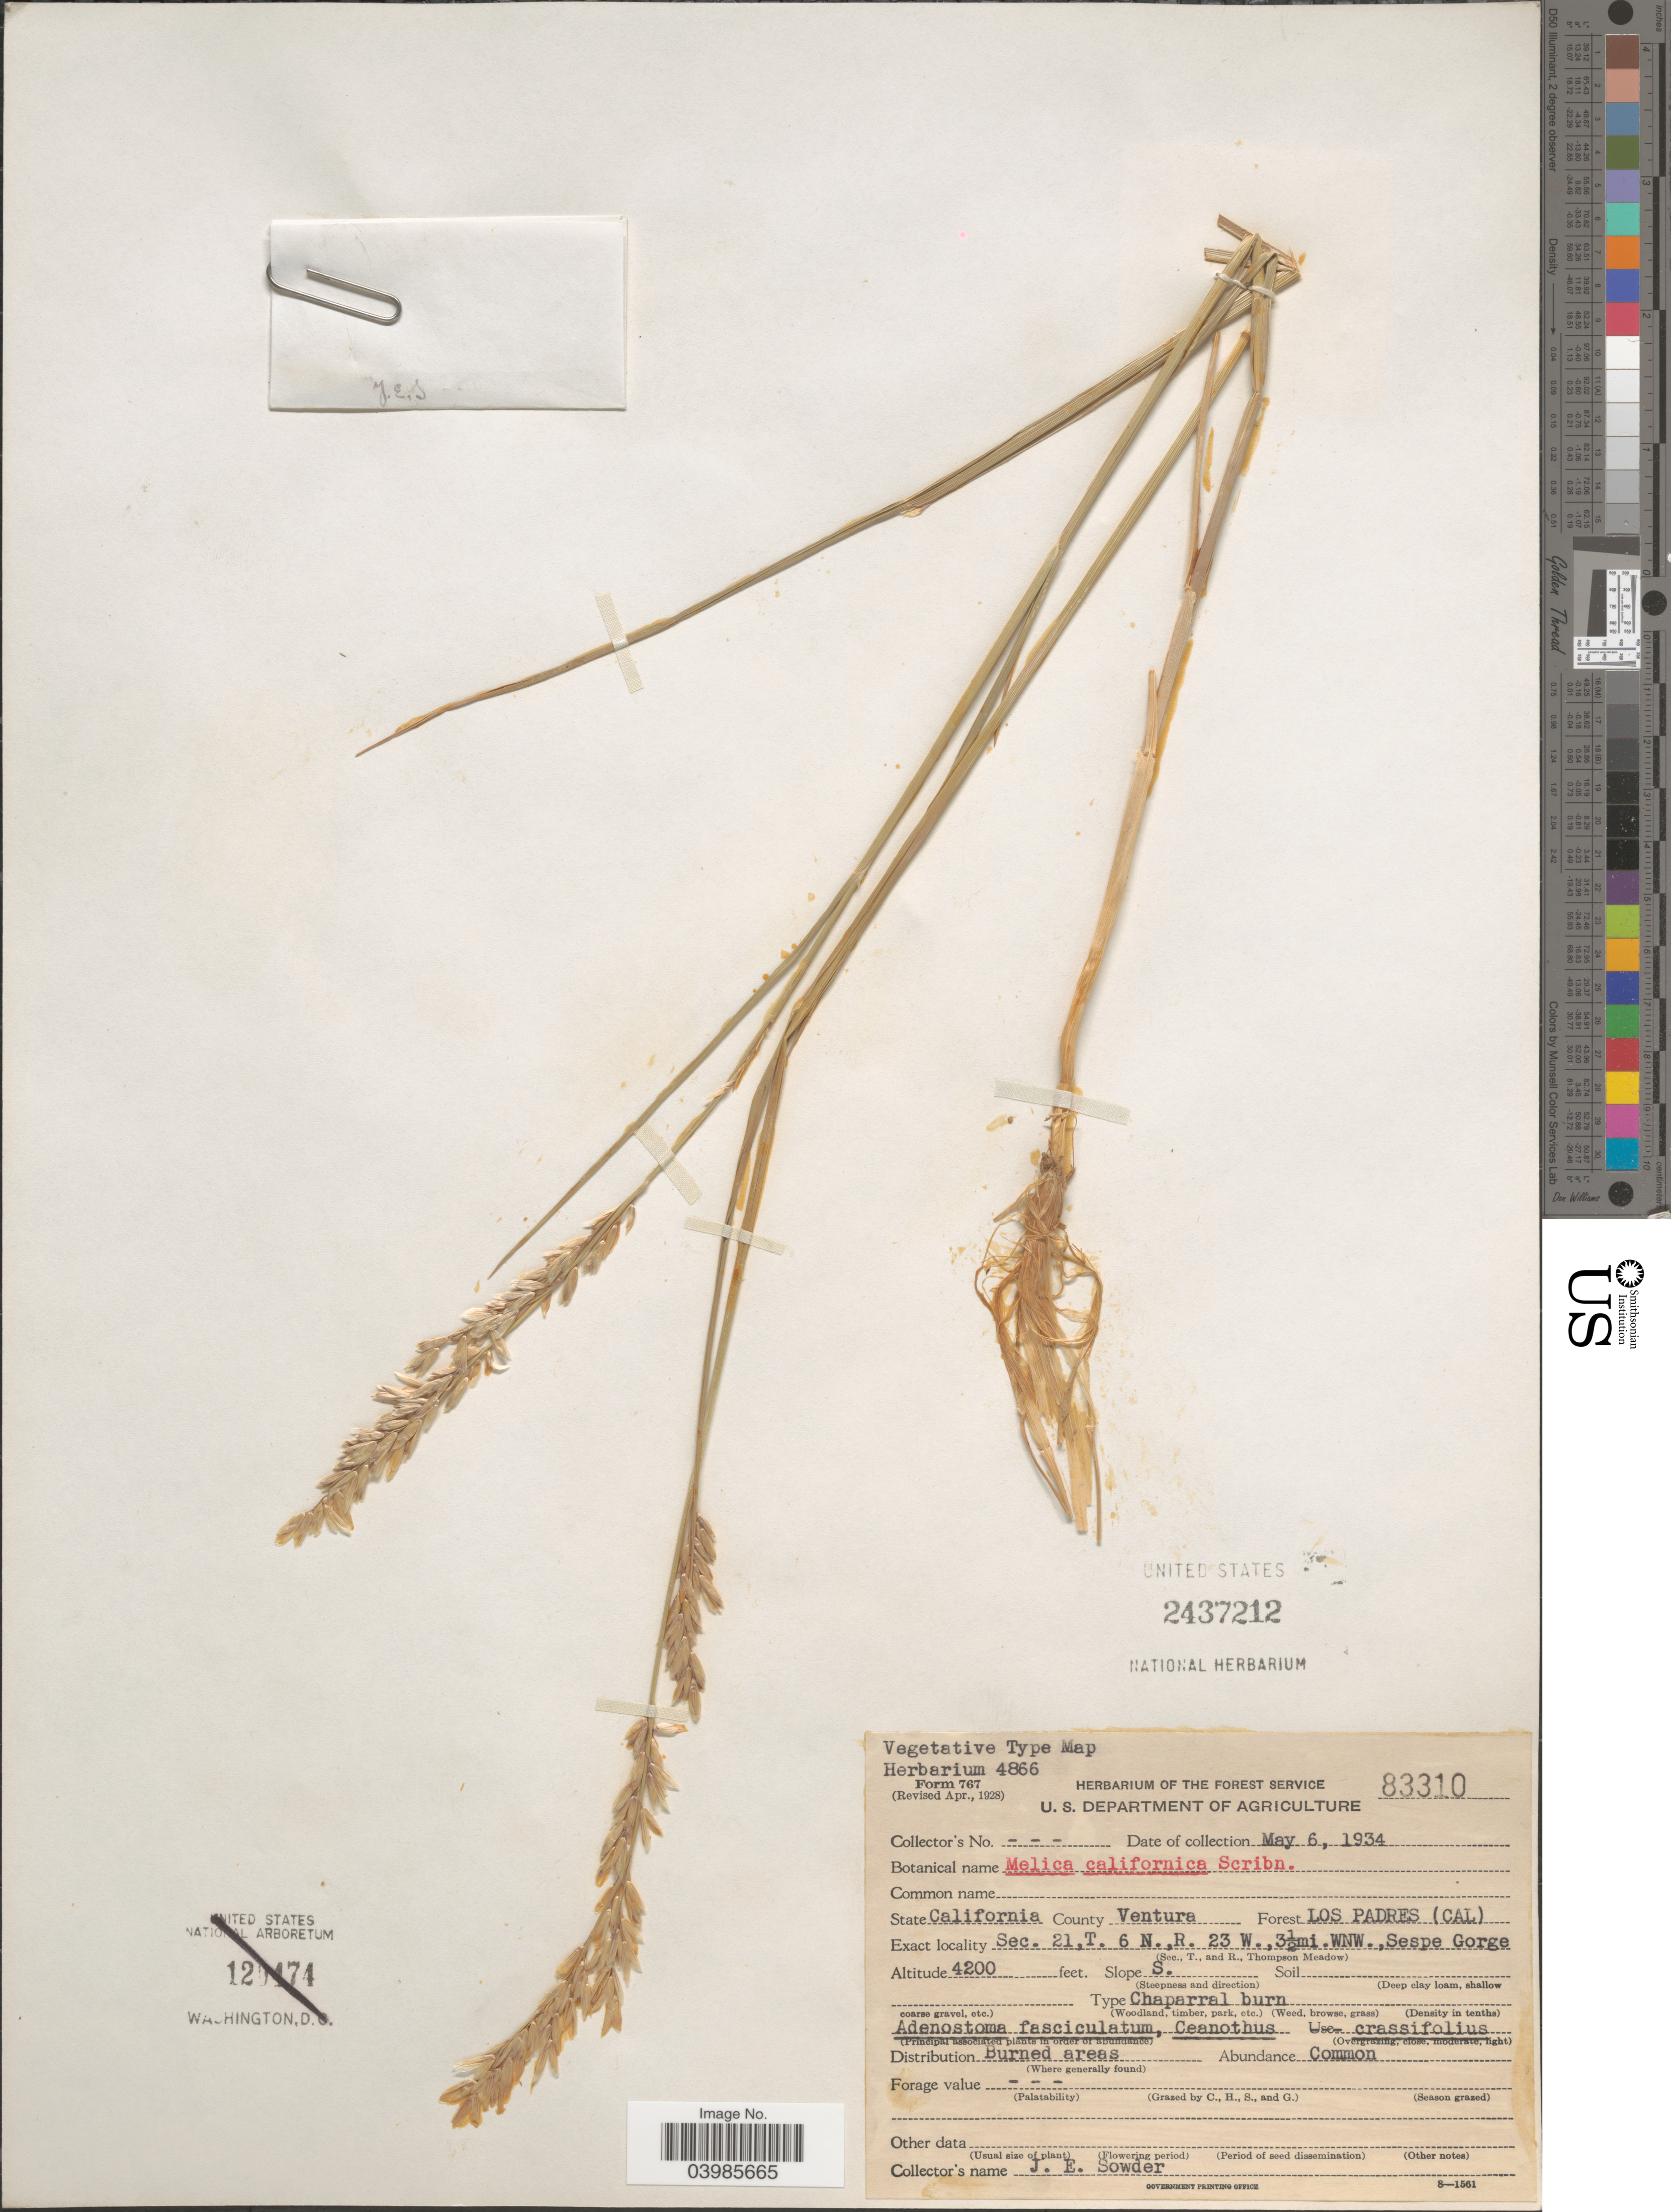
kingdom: Plantae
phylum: Tracheophyta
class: Liliopsida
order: Poales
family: Poaceae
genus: Melica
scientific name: Melica californica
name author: Scribn.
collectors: J. Sowder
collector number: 83310?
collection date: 1934-05-06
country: United States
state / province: California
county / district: Ventura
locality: County Ventura. Forest Los Padres. Sec. 21,T. 6 N.,R. 23 W.,3½mi.WNW.,Sespe Gorge. Slope S.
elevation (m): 1280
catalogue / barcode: US 2437212